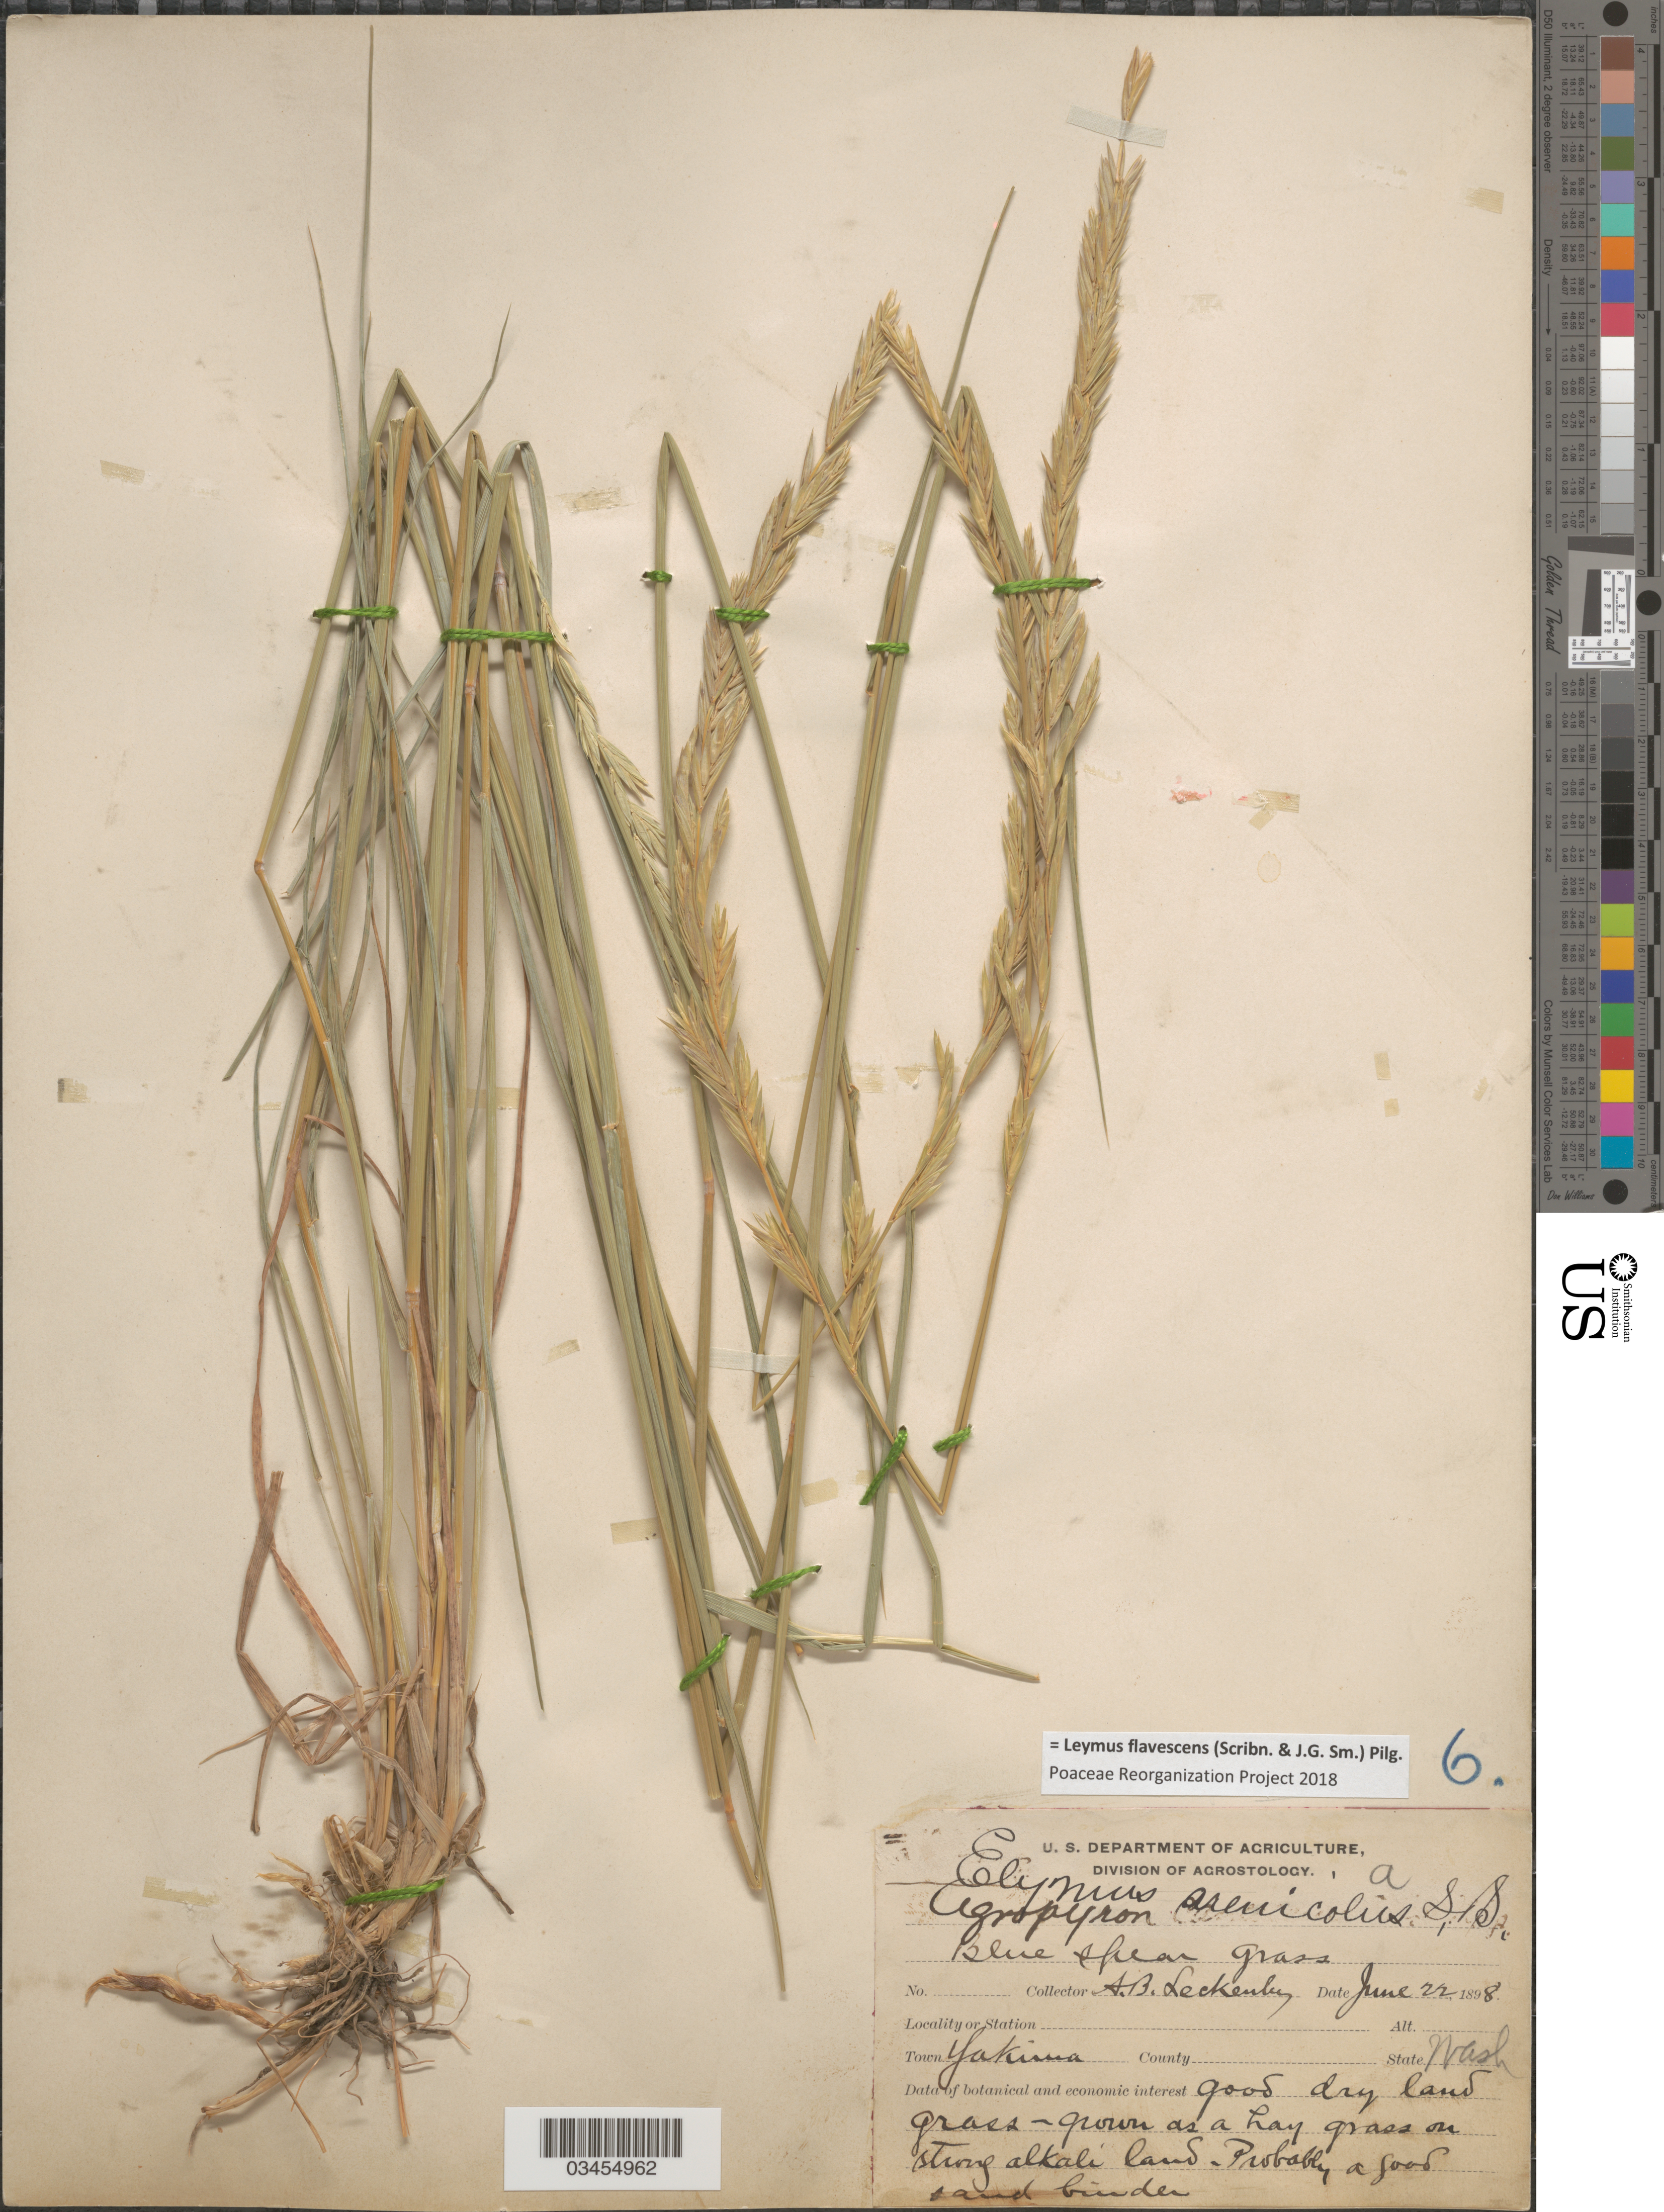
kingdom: Plantae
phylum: Tracheophyta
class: Liliopsida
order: Poales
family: Poaceae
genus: Leymus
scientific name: Leymus flavescens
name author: (Scribn. & J.G. Sm.) Pilg.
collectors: A. Leckenby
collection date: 1898-06-22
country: United States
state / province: Washington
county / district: Yakima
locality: Town Yakima.